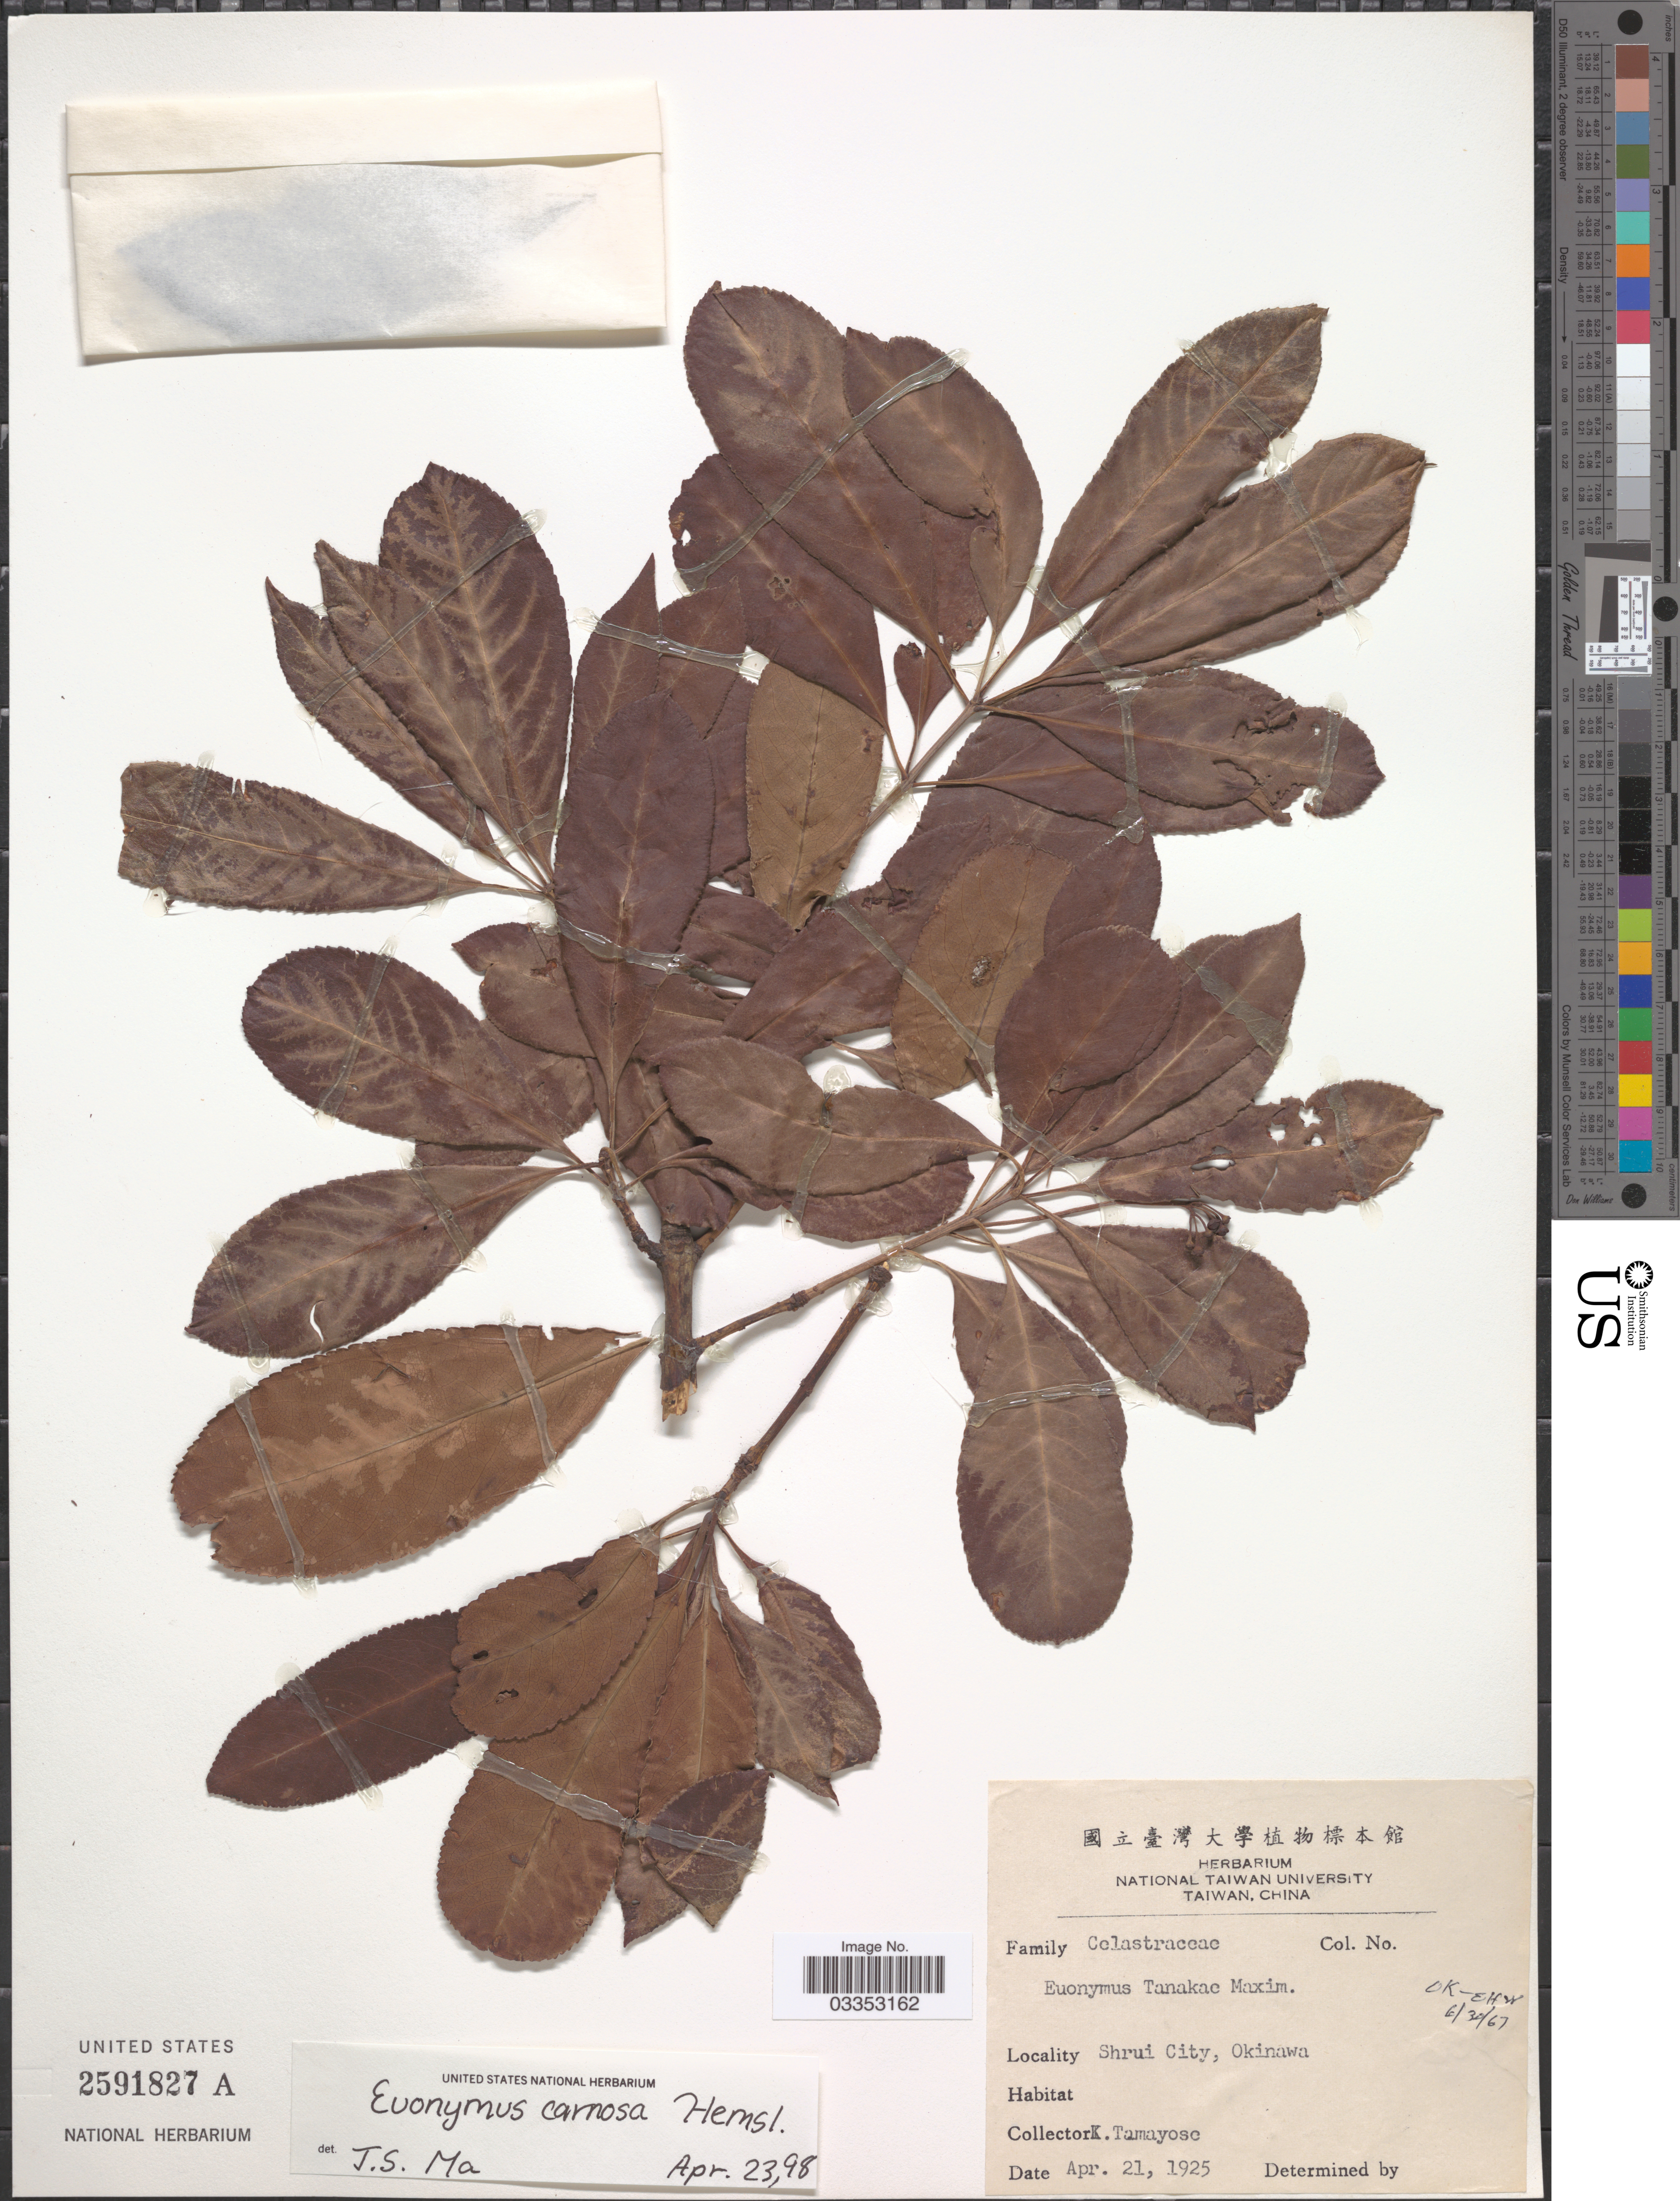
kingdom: Plantae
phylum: Tracheophyta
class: Magnoliopsida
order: Celastrales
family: Celastraceae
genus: Euonymus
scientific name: Euonymus carnosus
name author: Hemsl.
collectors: K. Tamayose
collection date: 1925-04-21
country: Japan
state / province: Okinawa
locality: Shrui City, Okinawa.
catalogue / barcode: US 2591827A